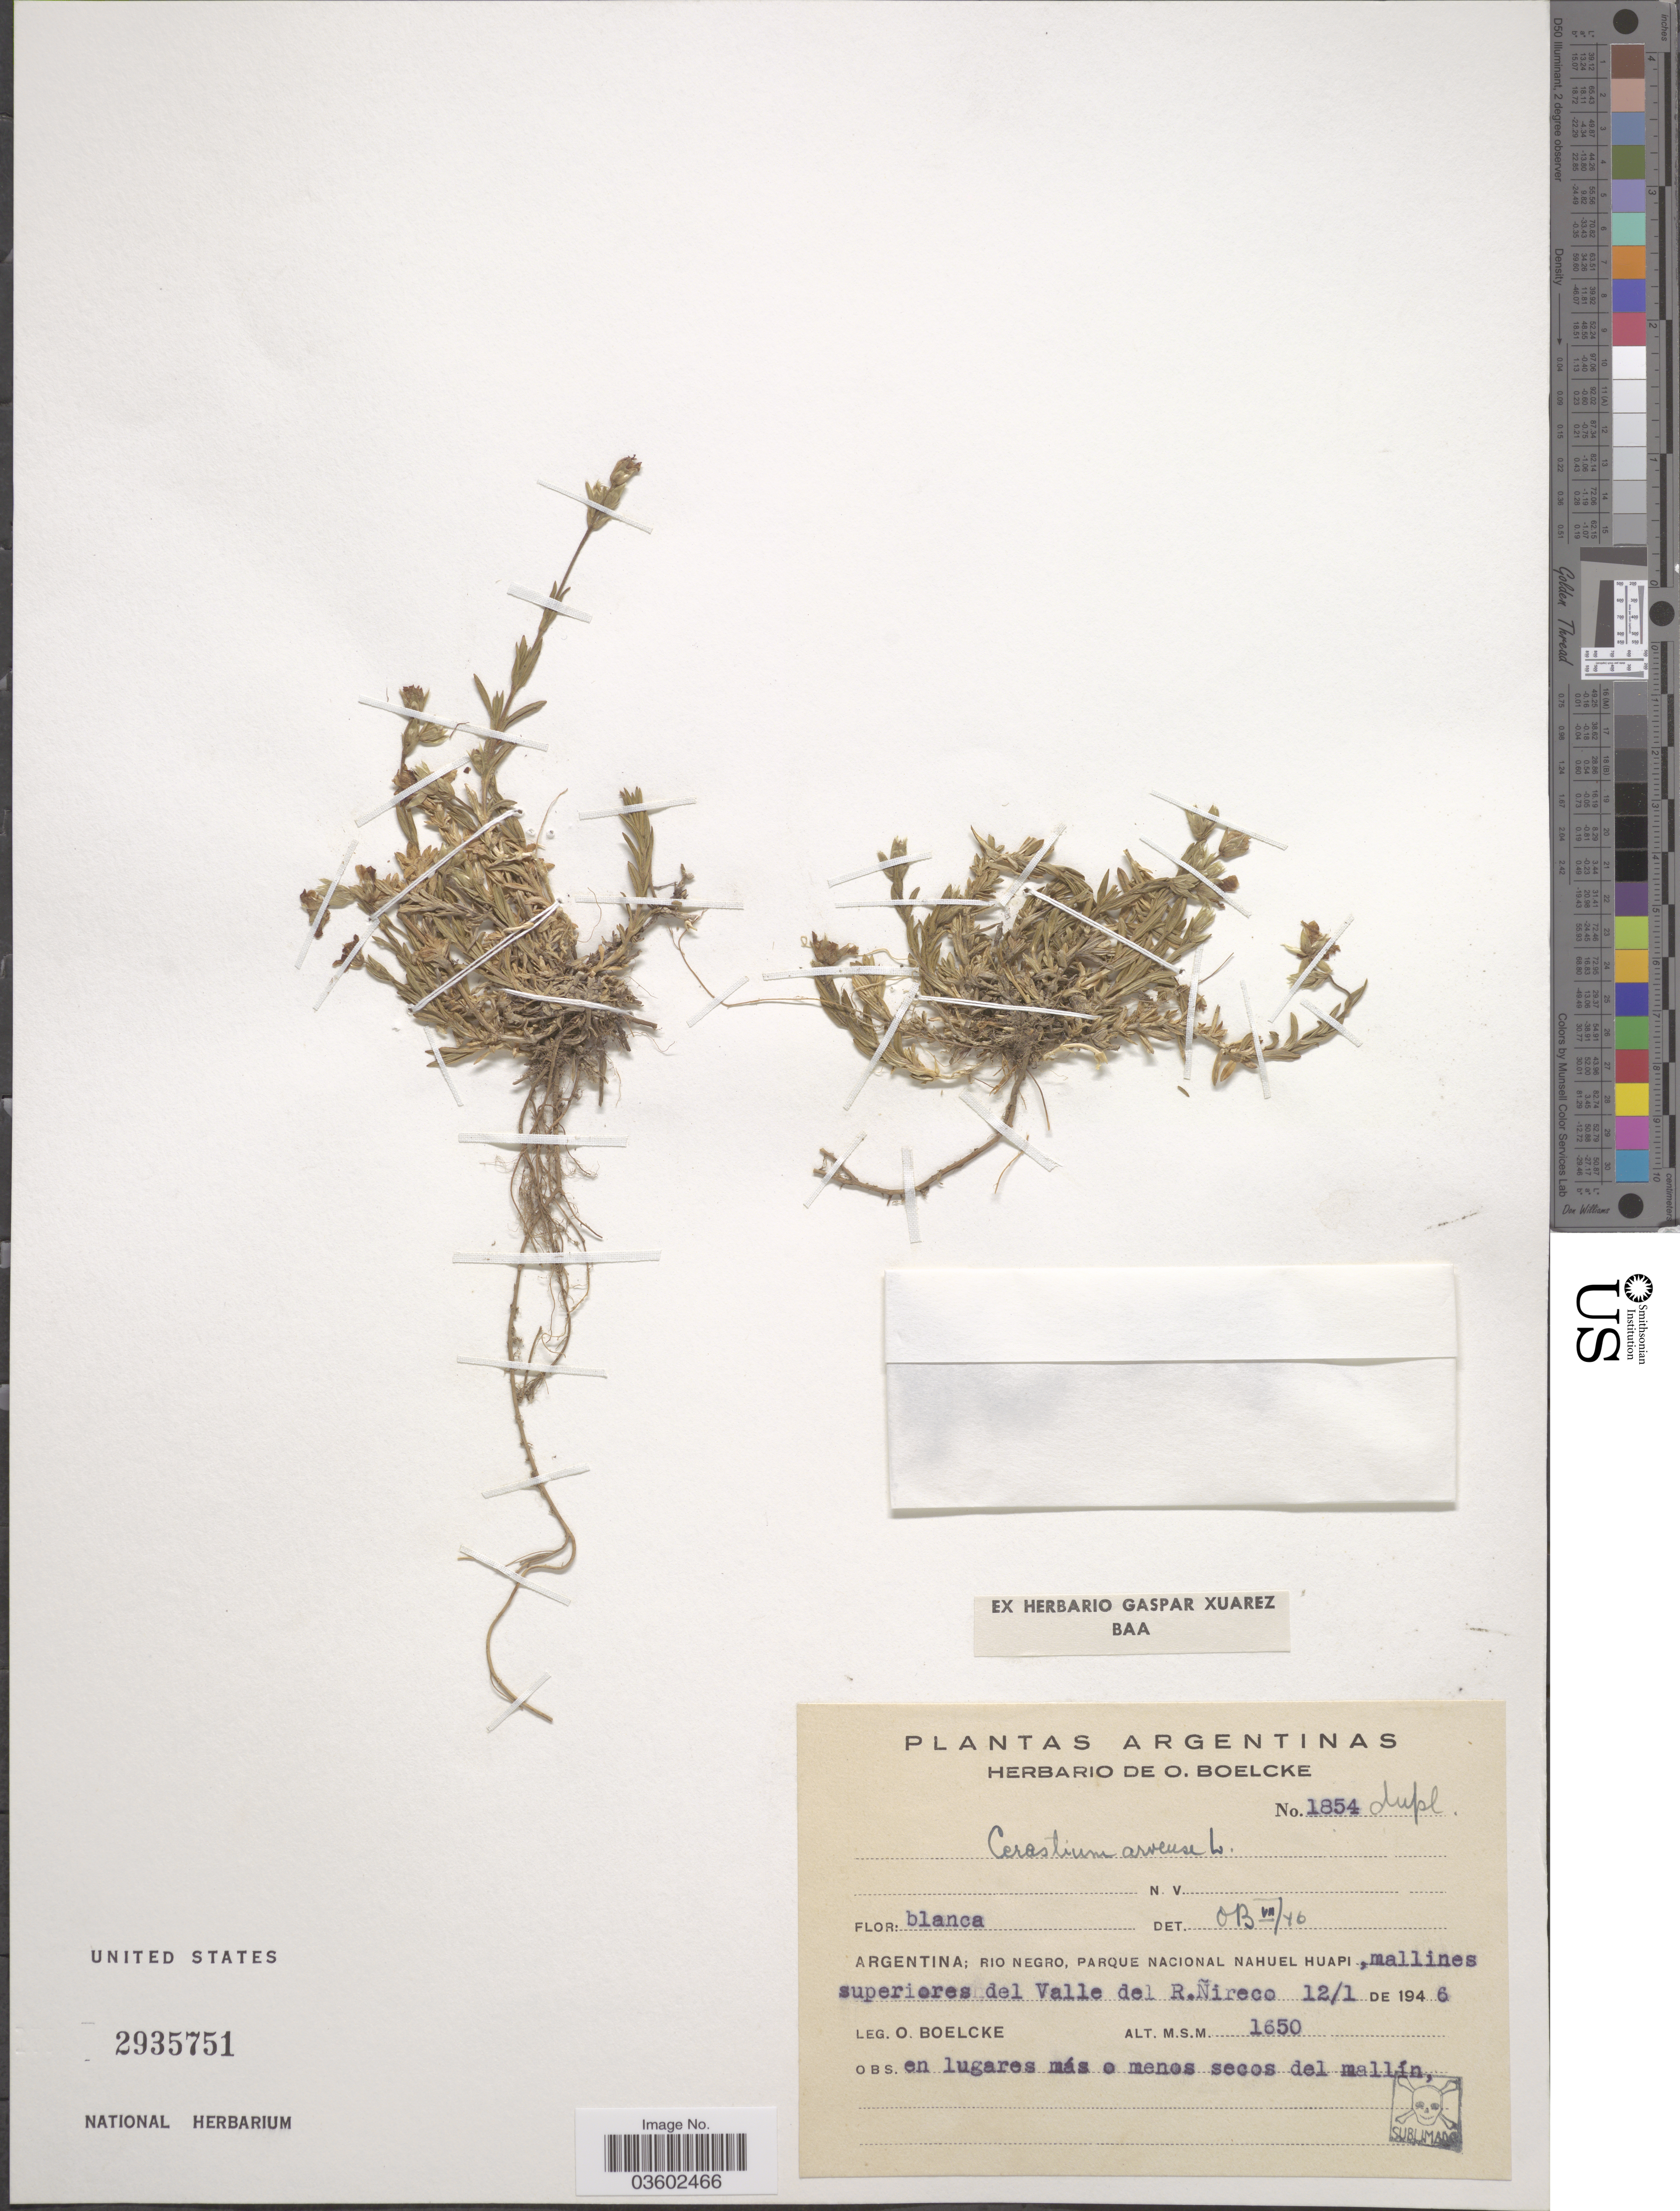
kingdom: Plantae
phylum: Tracheophyta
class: Magnoliopsida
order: Caryophyllales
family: Caryophyllaceae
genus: Cerastium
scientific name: Cerastium arvense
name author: L.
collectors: O. Boelcke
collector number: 1854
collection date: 1946-01-12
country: Argentina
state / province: Rio Negro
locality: Parque Nacional Nahuel Huapi, mallines superiores del Valle del R. Ñireco.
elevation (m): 1650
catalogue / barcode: US 2935751